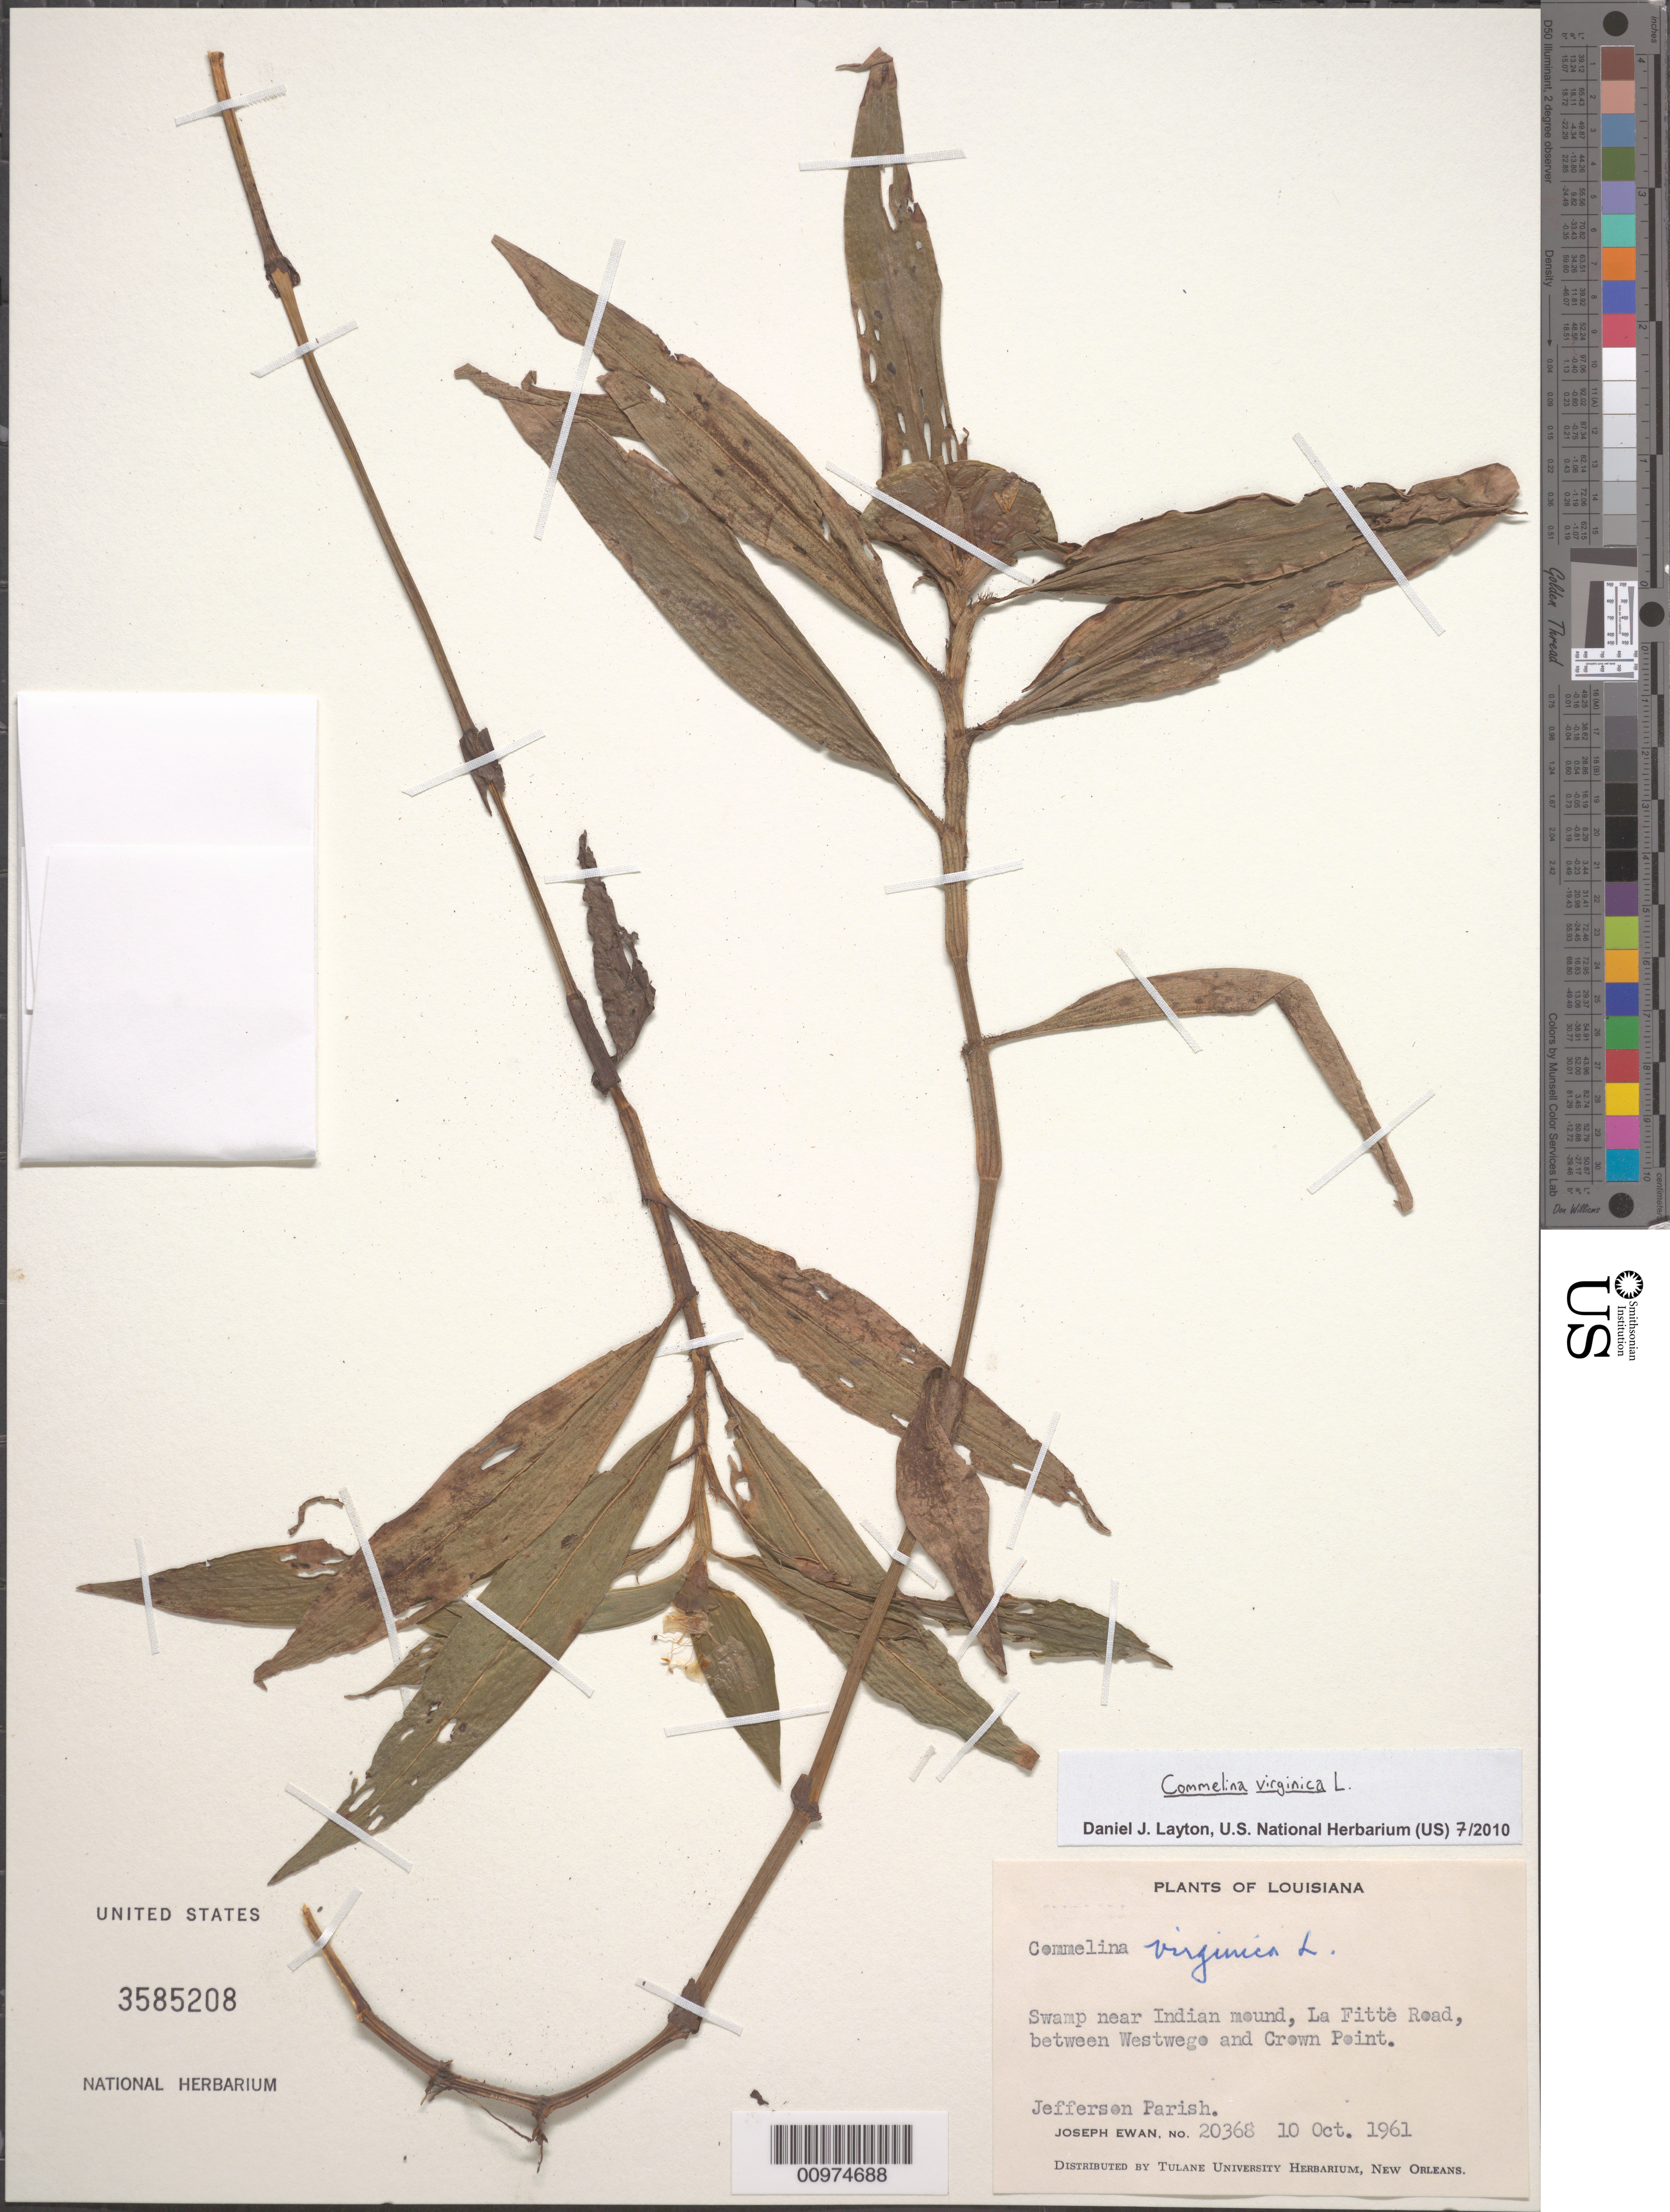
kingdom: Plantae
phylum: Tracheophyta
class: Liliopsida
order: Commelinales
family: Commelinaceae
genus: Commelina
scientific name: Commelina virginica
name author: L.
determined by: Layton, Daniel J.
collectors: J. A. Ewan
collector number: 20368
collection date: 1961-10-10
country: United States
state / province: Louisiana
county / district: Jefferson Parish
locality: La Fitte Road, between Westwege and Crown Point.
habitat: Swamp near Indian mound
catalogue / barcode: US 3585208